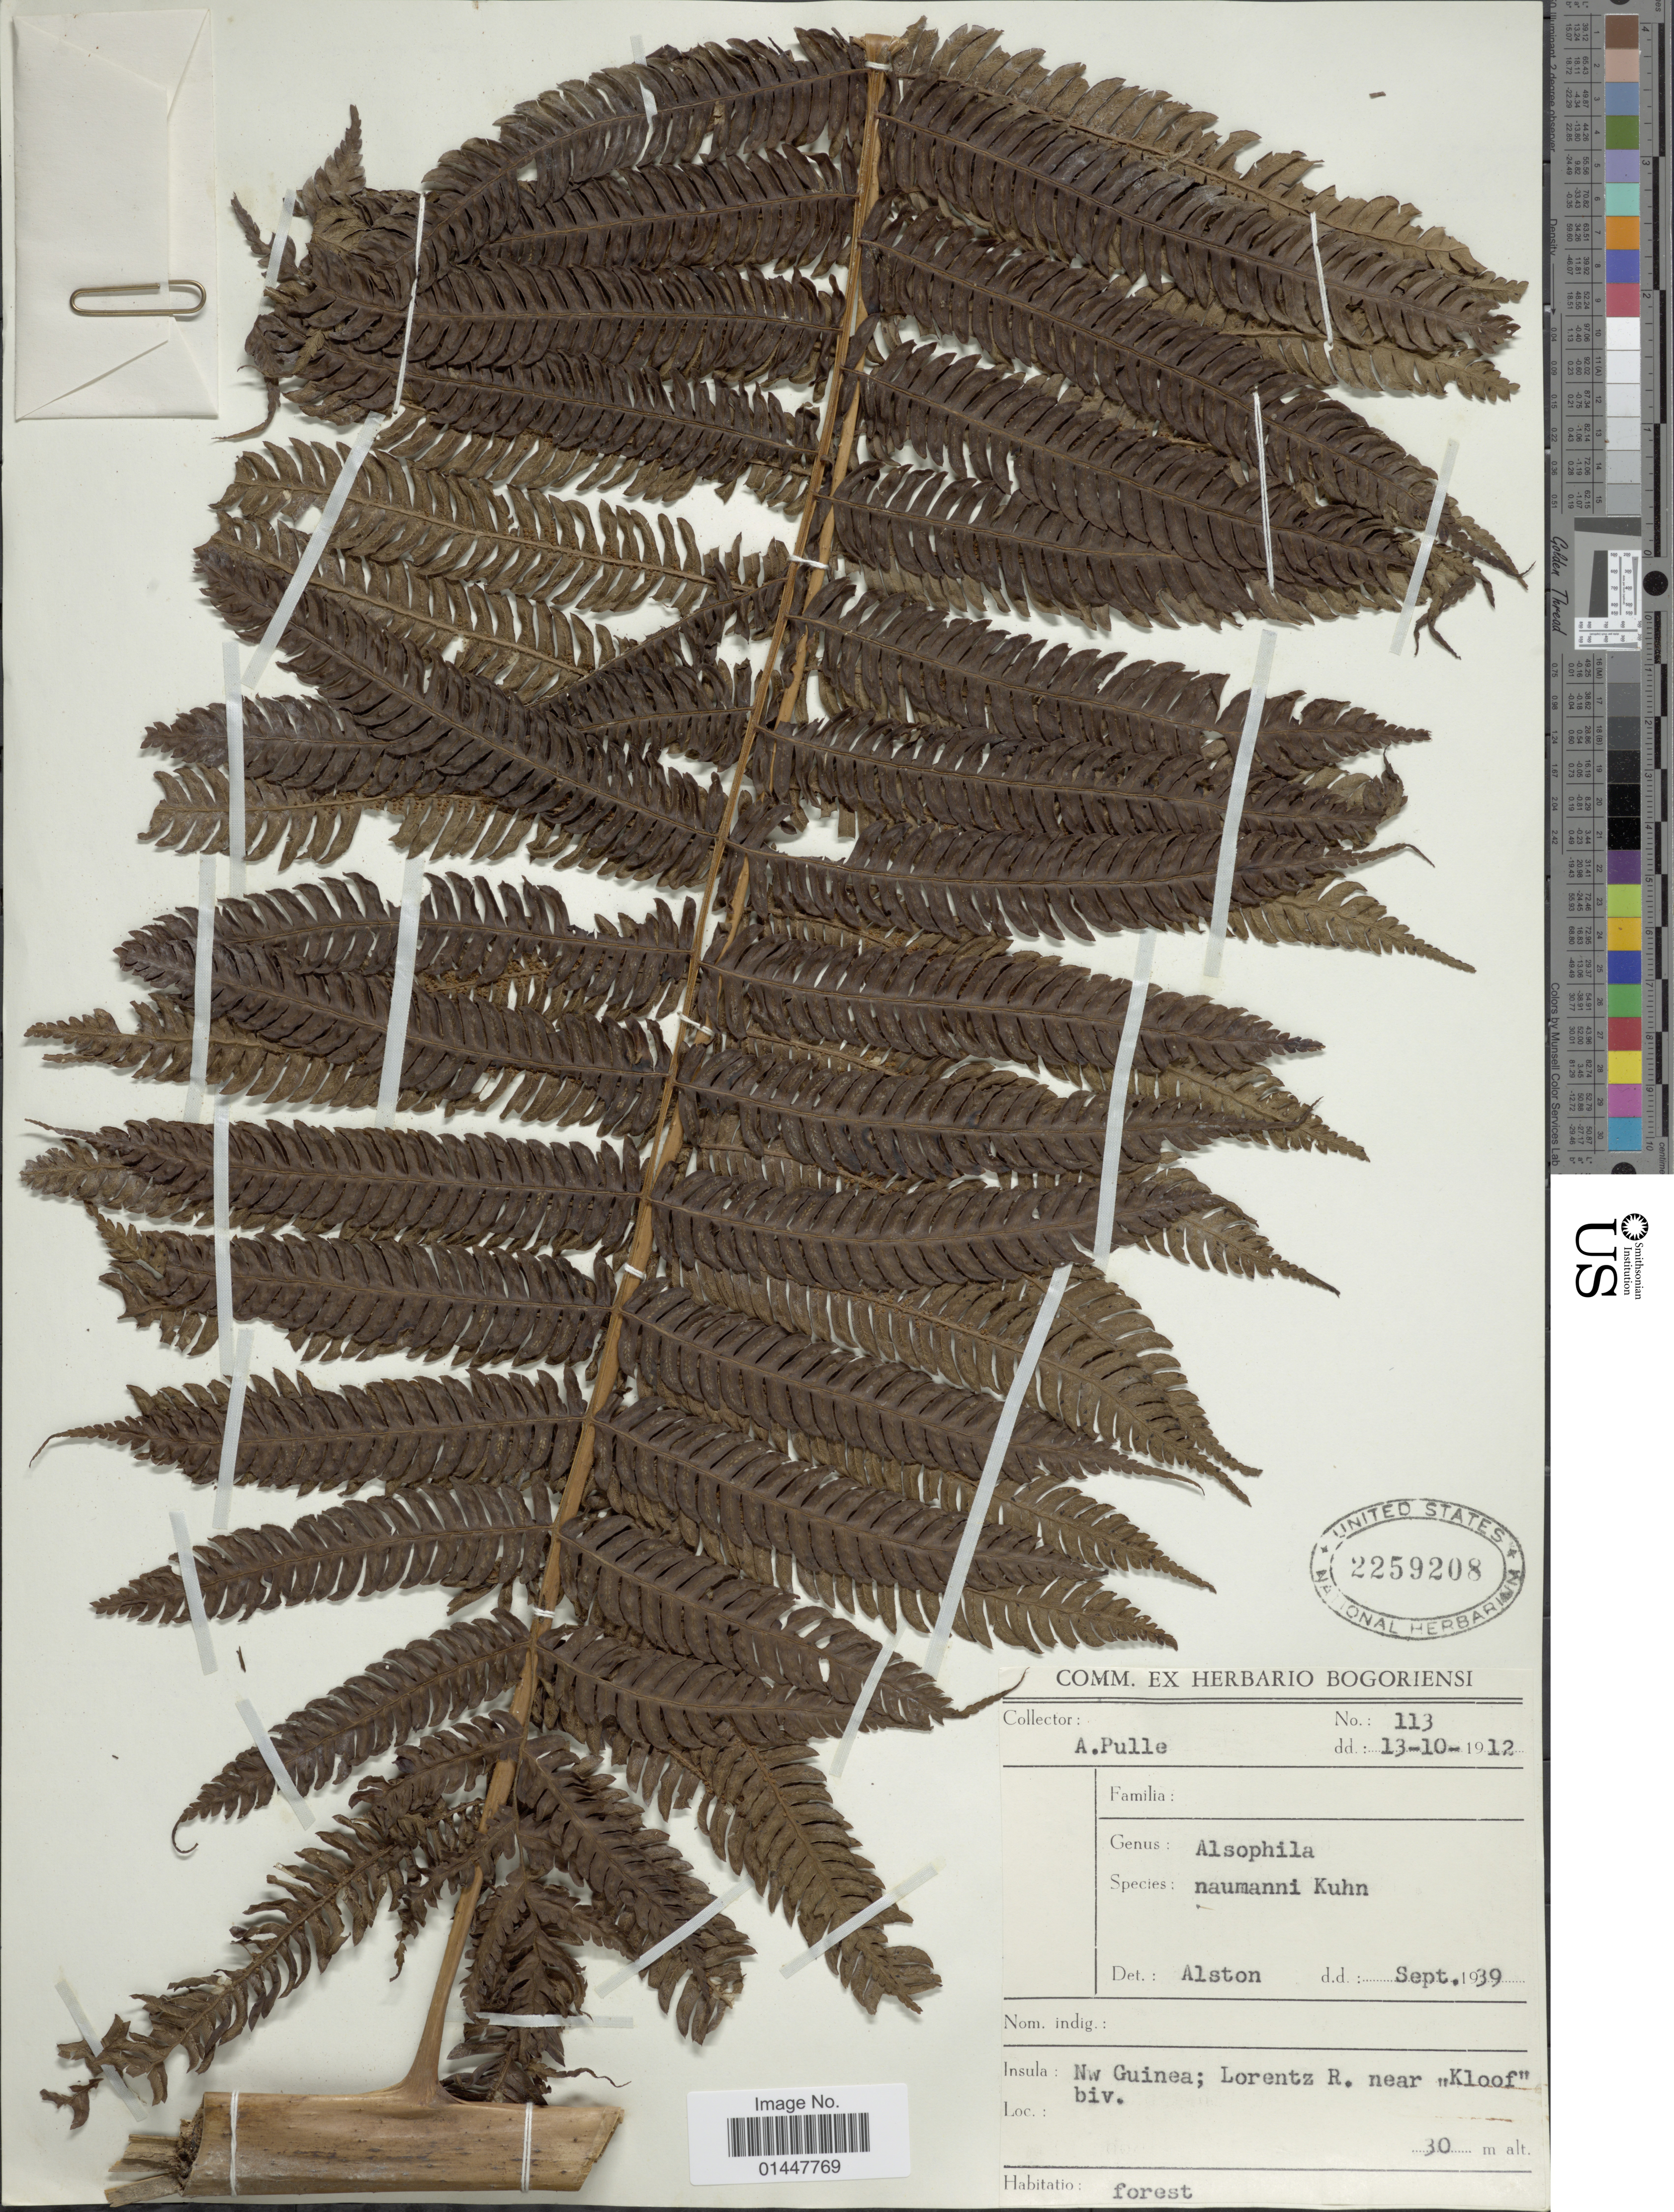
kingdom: Plantae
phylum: Tracheophyta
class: Polypodiopsida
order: Cyatheales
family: Cyatheaceae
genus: Sphaeropteris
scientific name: Sphaeropteris lunulata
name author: (Forst.) R.M. Tryon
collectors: A. A. Pulle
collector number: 113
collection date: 1912-10-13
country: Indonesia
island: New Guinea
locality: Nw Guinea, Lorentz R. near Kloof biv.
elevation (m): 30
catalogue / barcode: US 2259208